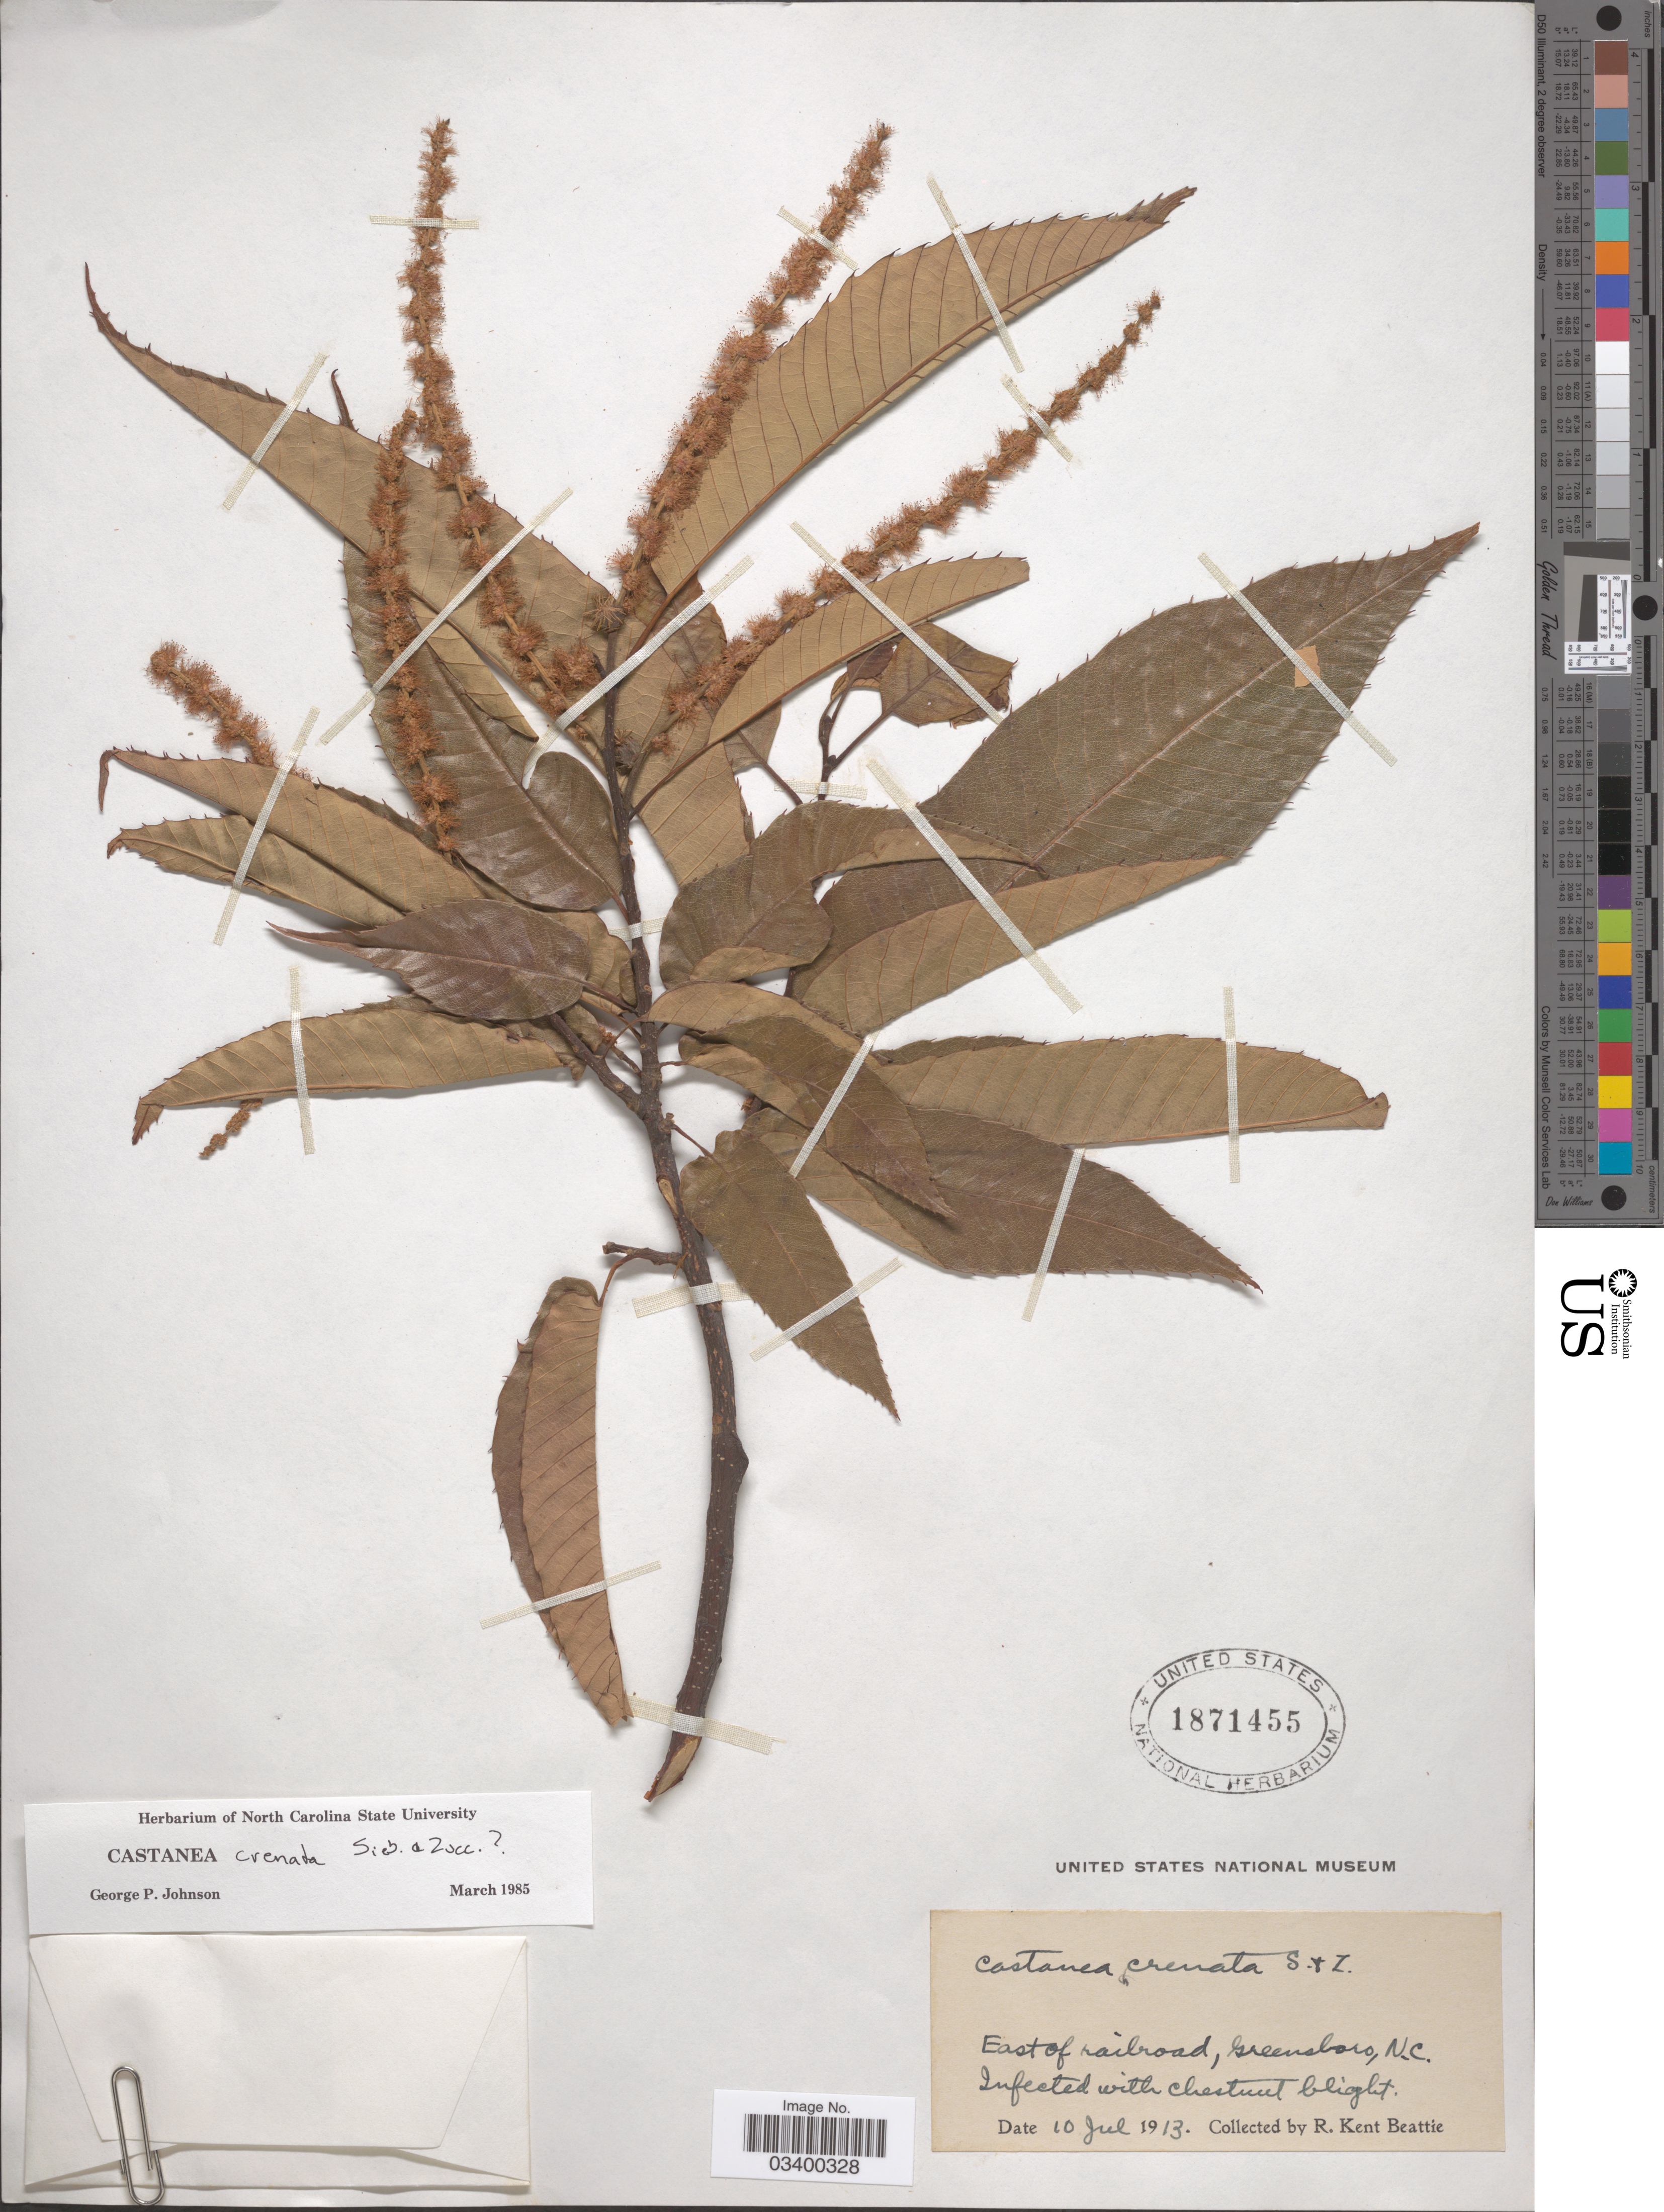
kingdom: Plantae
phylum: Tracheophyta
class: Magnoliopsida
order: Fagales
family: Fagaceae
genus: Castanea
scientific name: Castanea crenata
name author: Siebold & Zucc.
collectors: R. K. Beattie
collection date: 1913-07-10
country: United States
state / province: North Carolina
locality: East of railroad, Greensboro.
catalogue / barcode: US 1871455